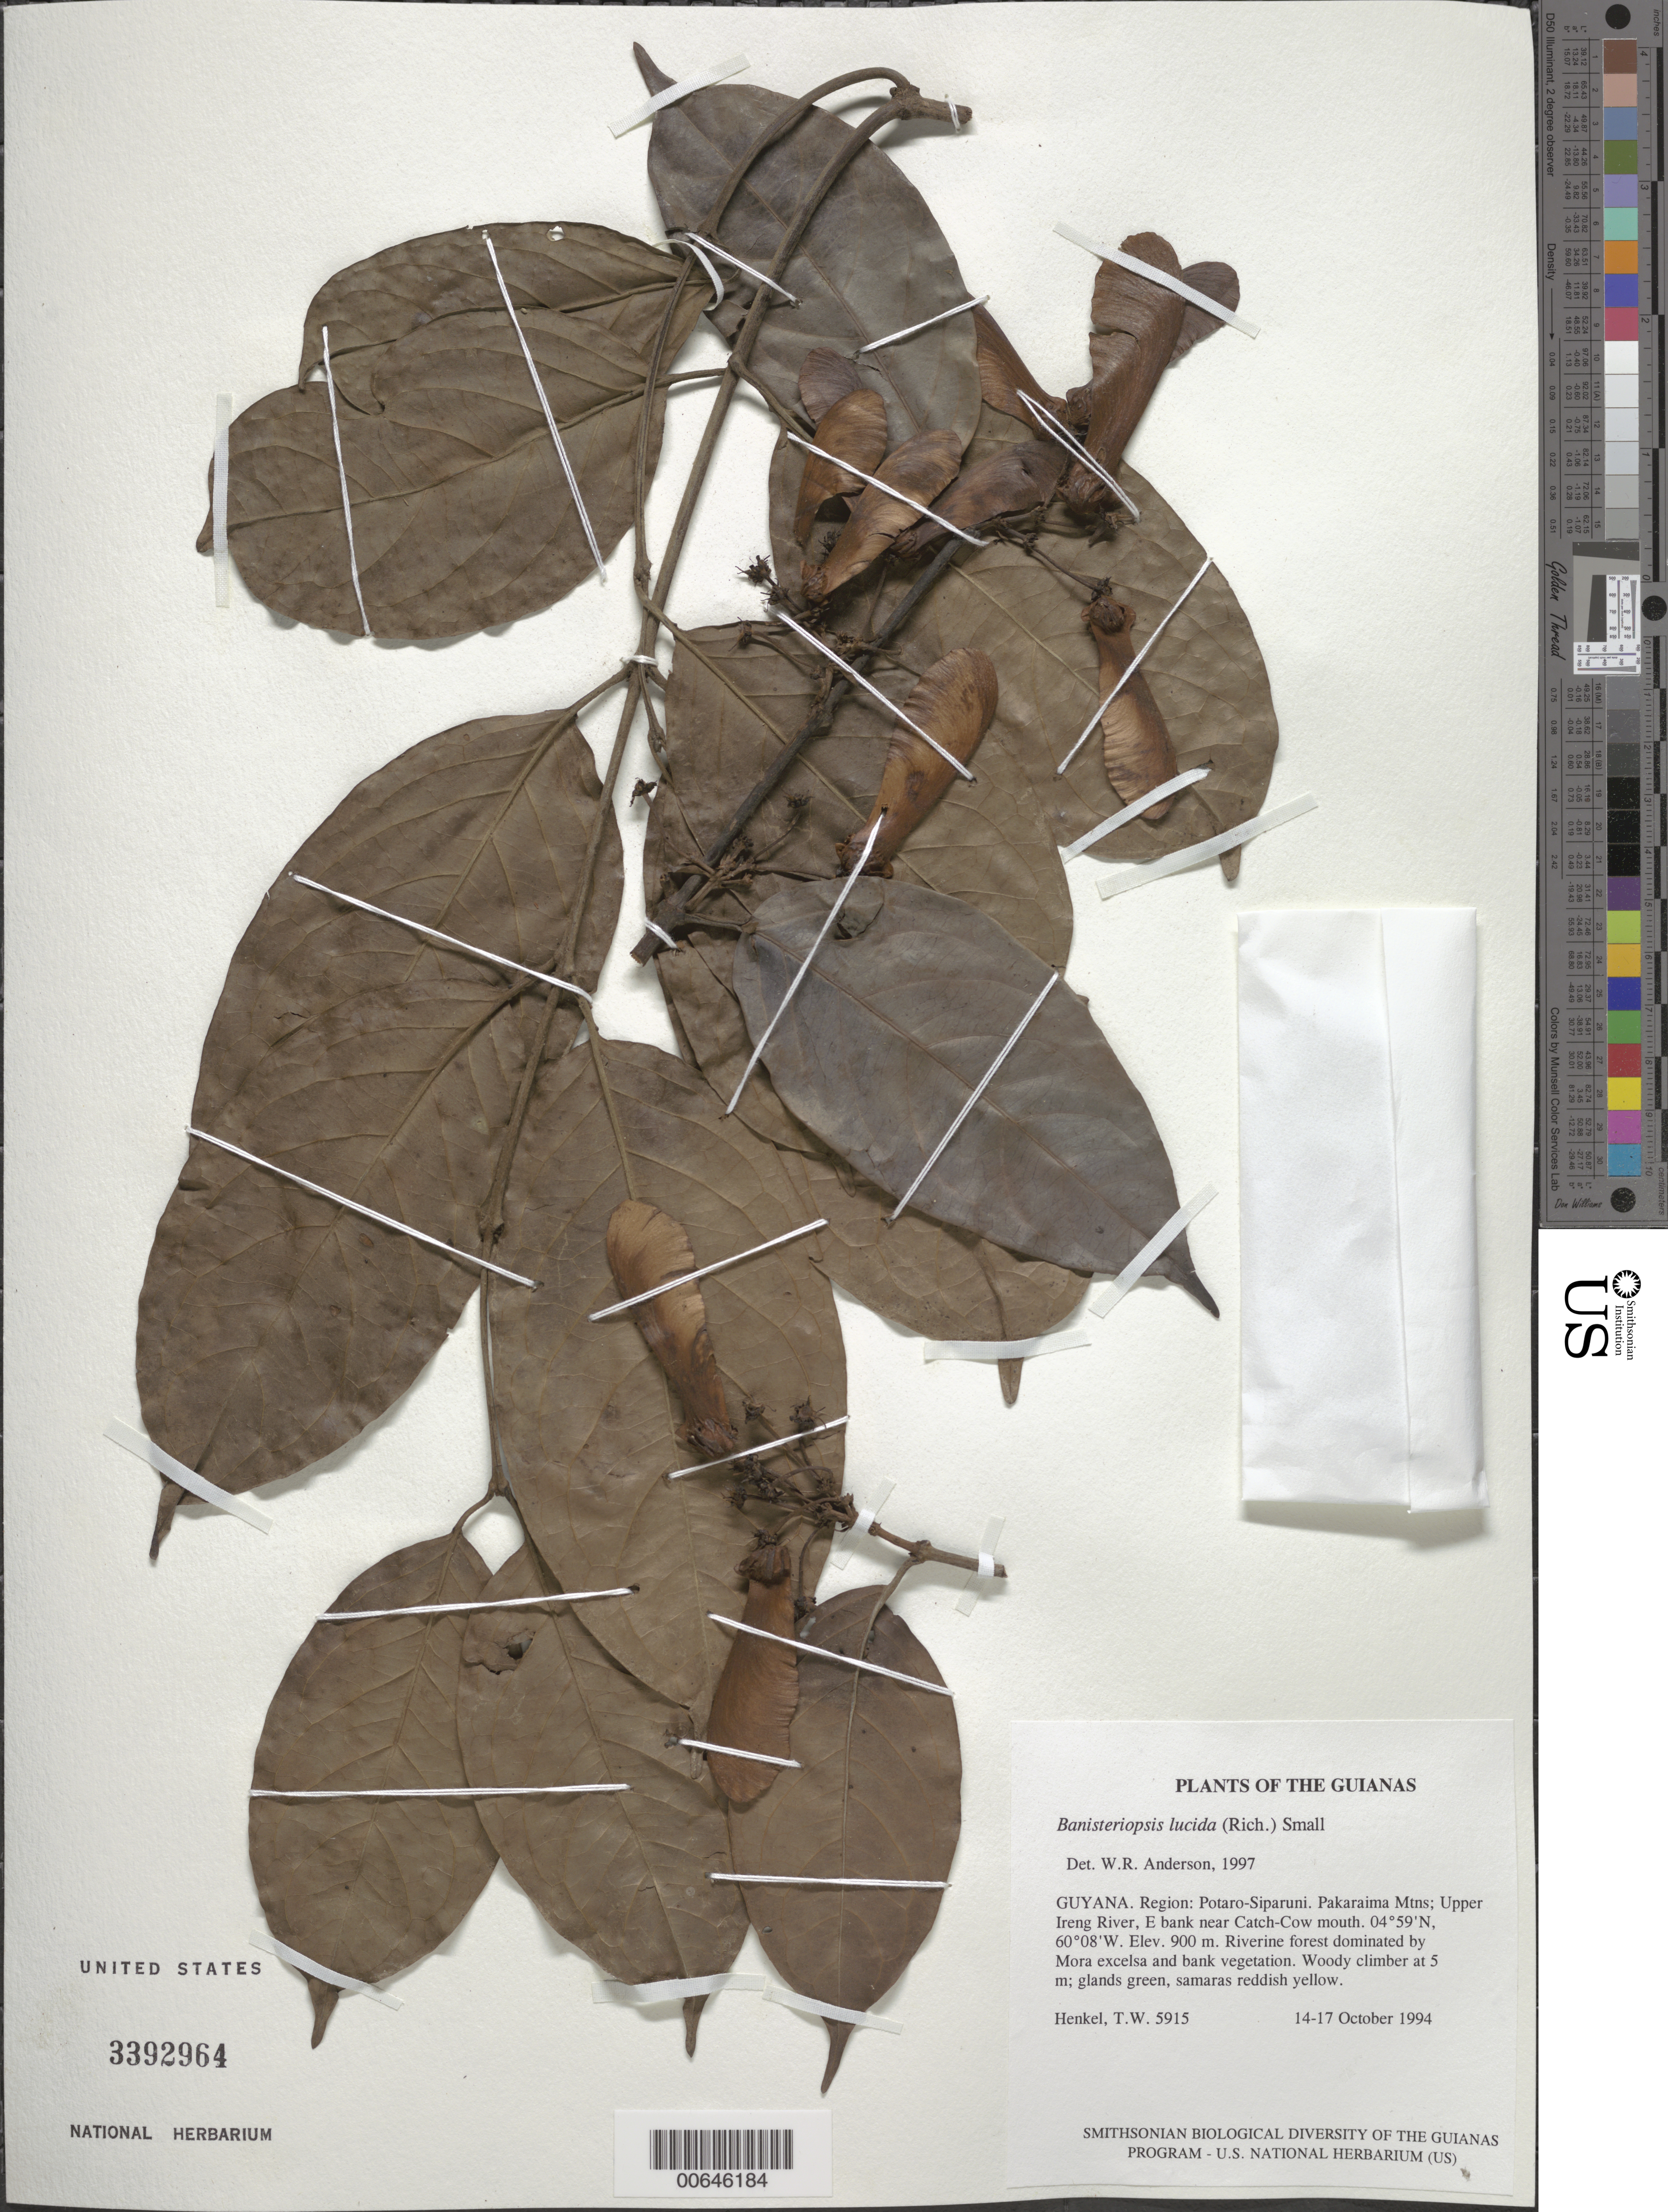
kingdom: Plantae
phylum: Tracheophyta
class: Magnoliopsida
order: Malpighiales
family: Malpighiaceae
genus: Banisteriopsis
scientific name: Banisteriopsis lucida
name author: (Rich.) Small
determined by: Anderson, W. R., (MICH), University of Michigan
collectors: T. Henkel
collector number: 5915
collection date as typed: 14-17 October 1994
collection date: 1994-10-14/1994-10-17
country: Guyana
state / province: Potaro-Siparuni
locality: Pakaraima Mtns; Upper Ireng River, E bank near Catch-Cow mouth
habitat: Riverine forest dominated by Mora excelsa and bank vegetation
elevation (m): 900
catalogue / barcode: US 3392964